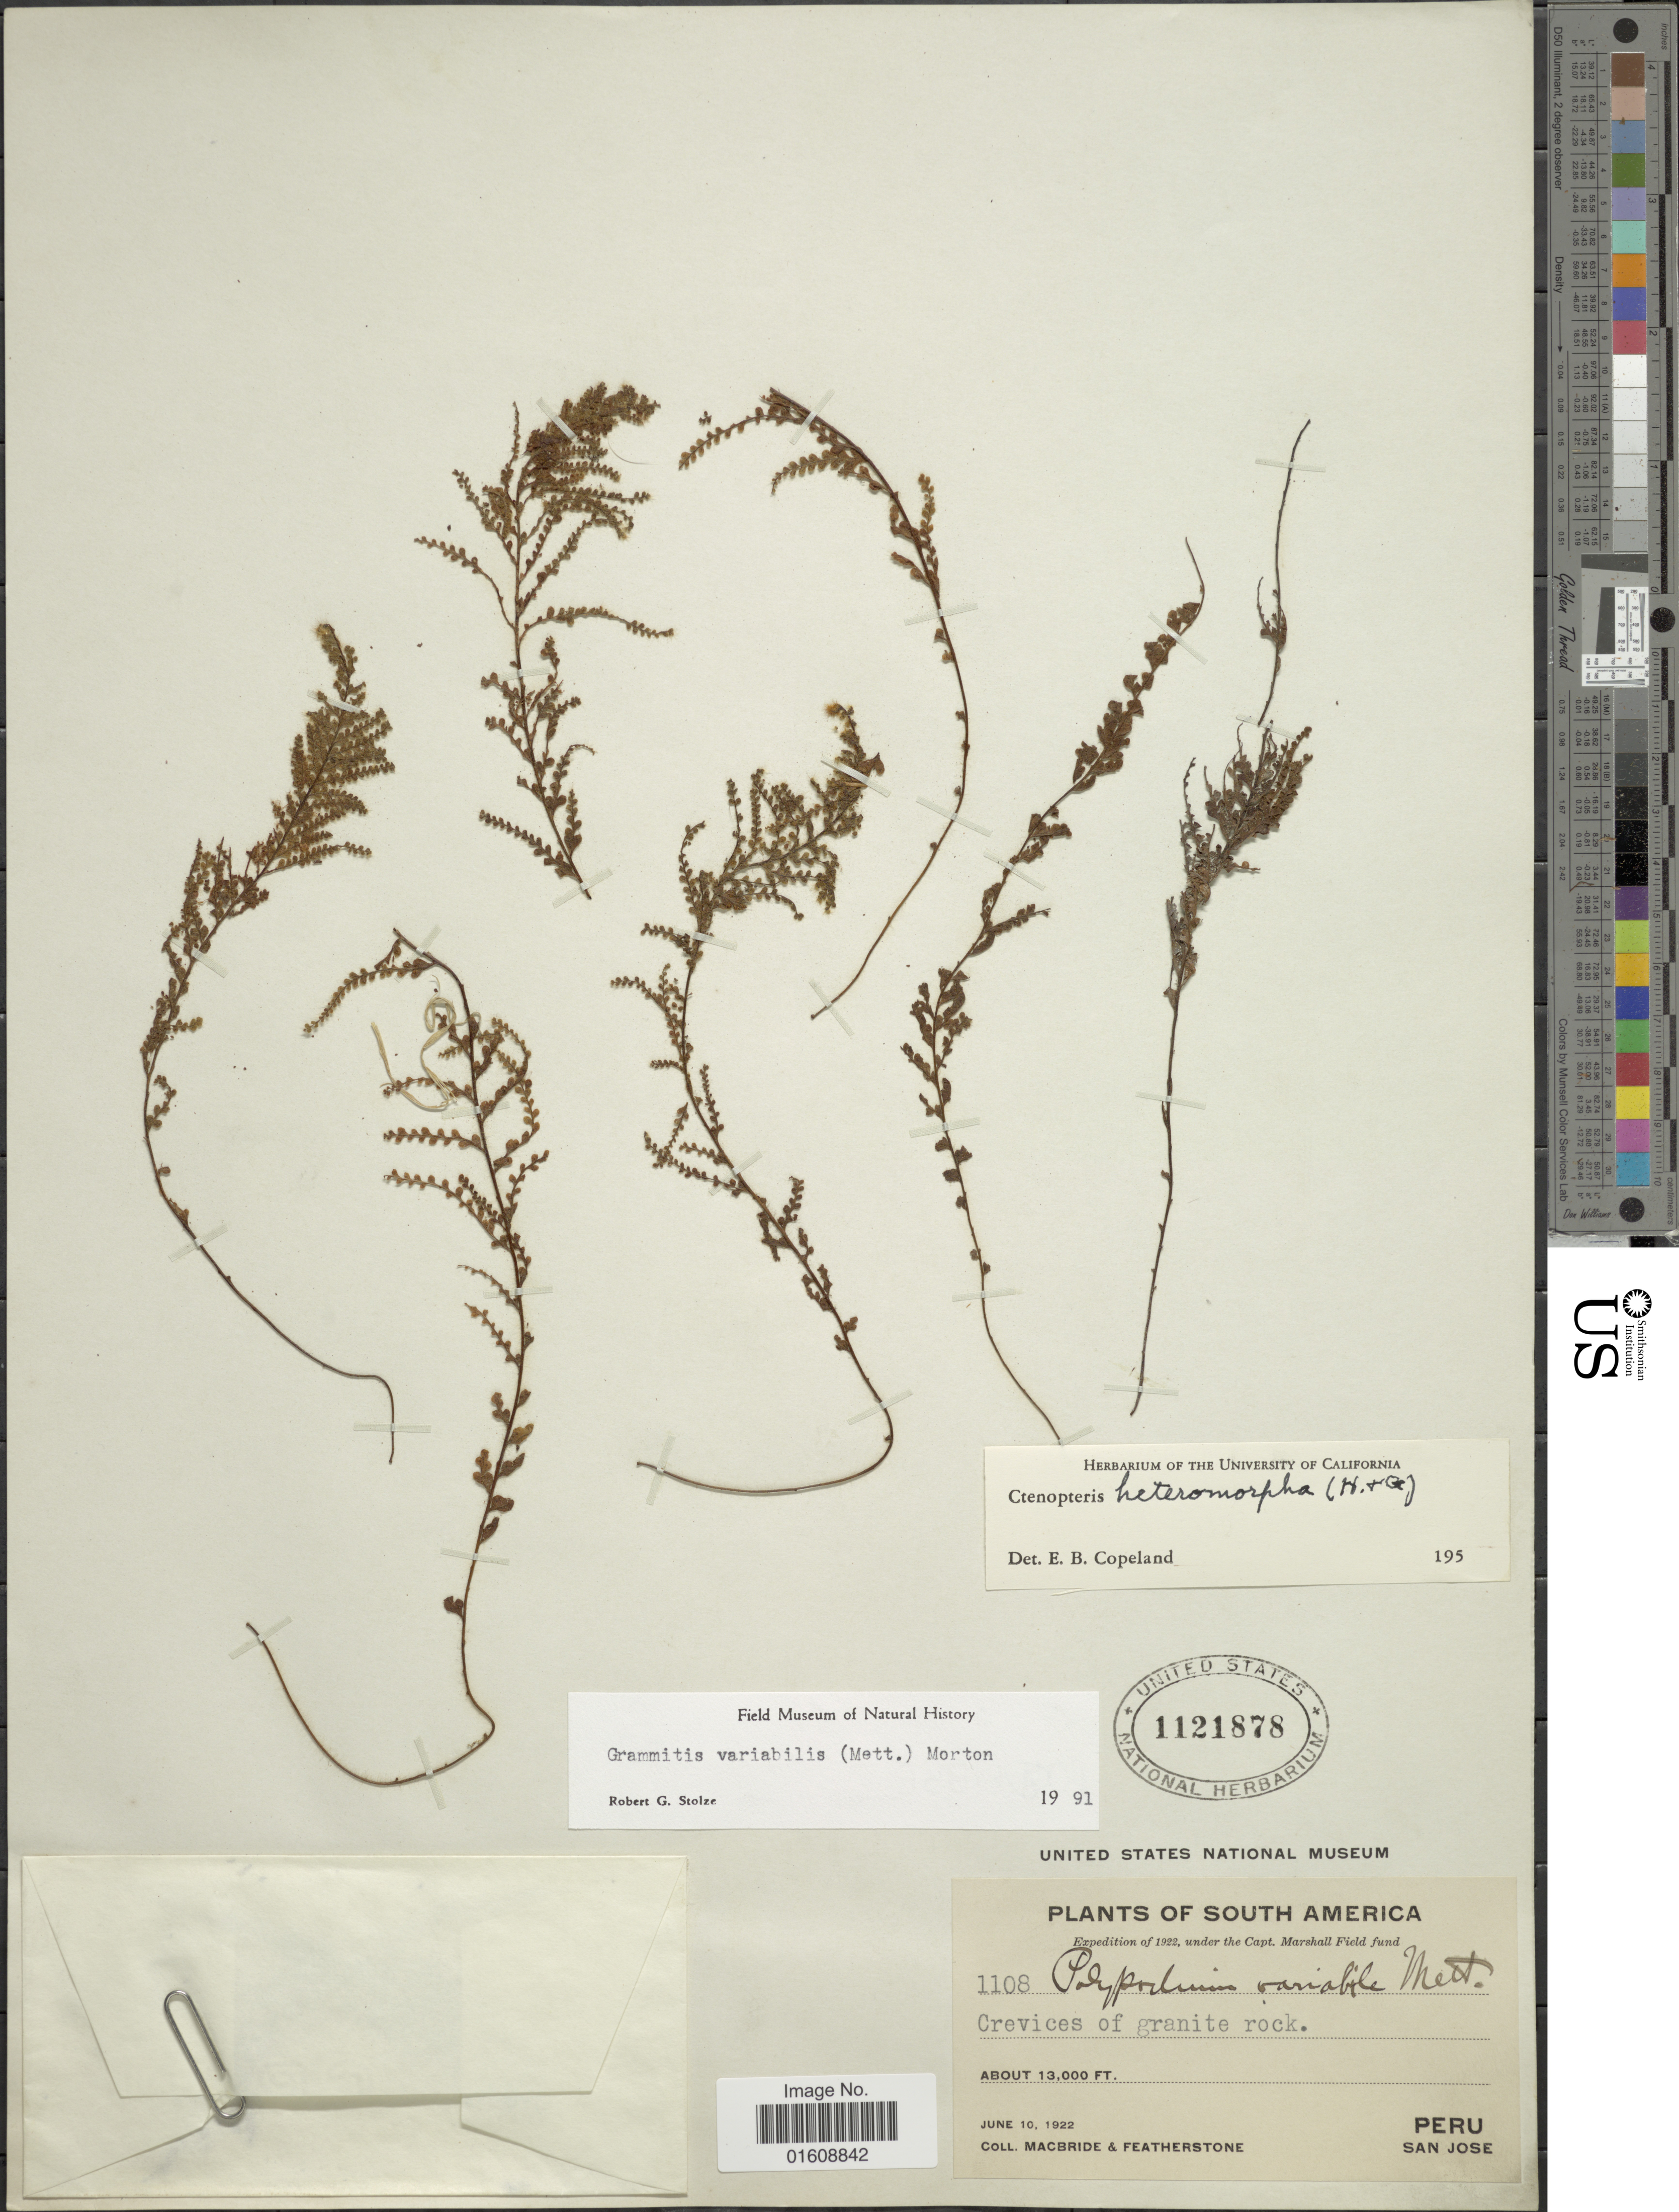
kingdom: Plantae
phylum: Tracheophyta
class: Polypodiopsida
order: Polypodiales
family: Polypodiaceae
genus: Alansmia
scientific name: Alansmia variabilis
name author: (Mett.) Moguel & M. Kessler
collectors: Macbride, -- & -. Featherstone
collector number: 1108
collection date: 1922-06-10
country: Peru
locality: San jose.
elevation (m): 3962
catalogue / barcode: US 1121878